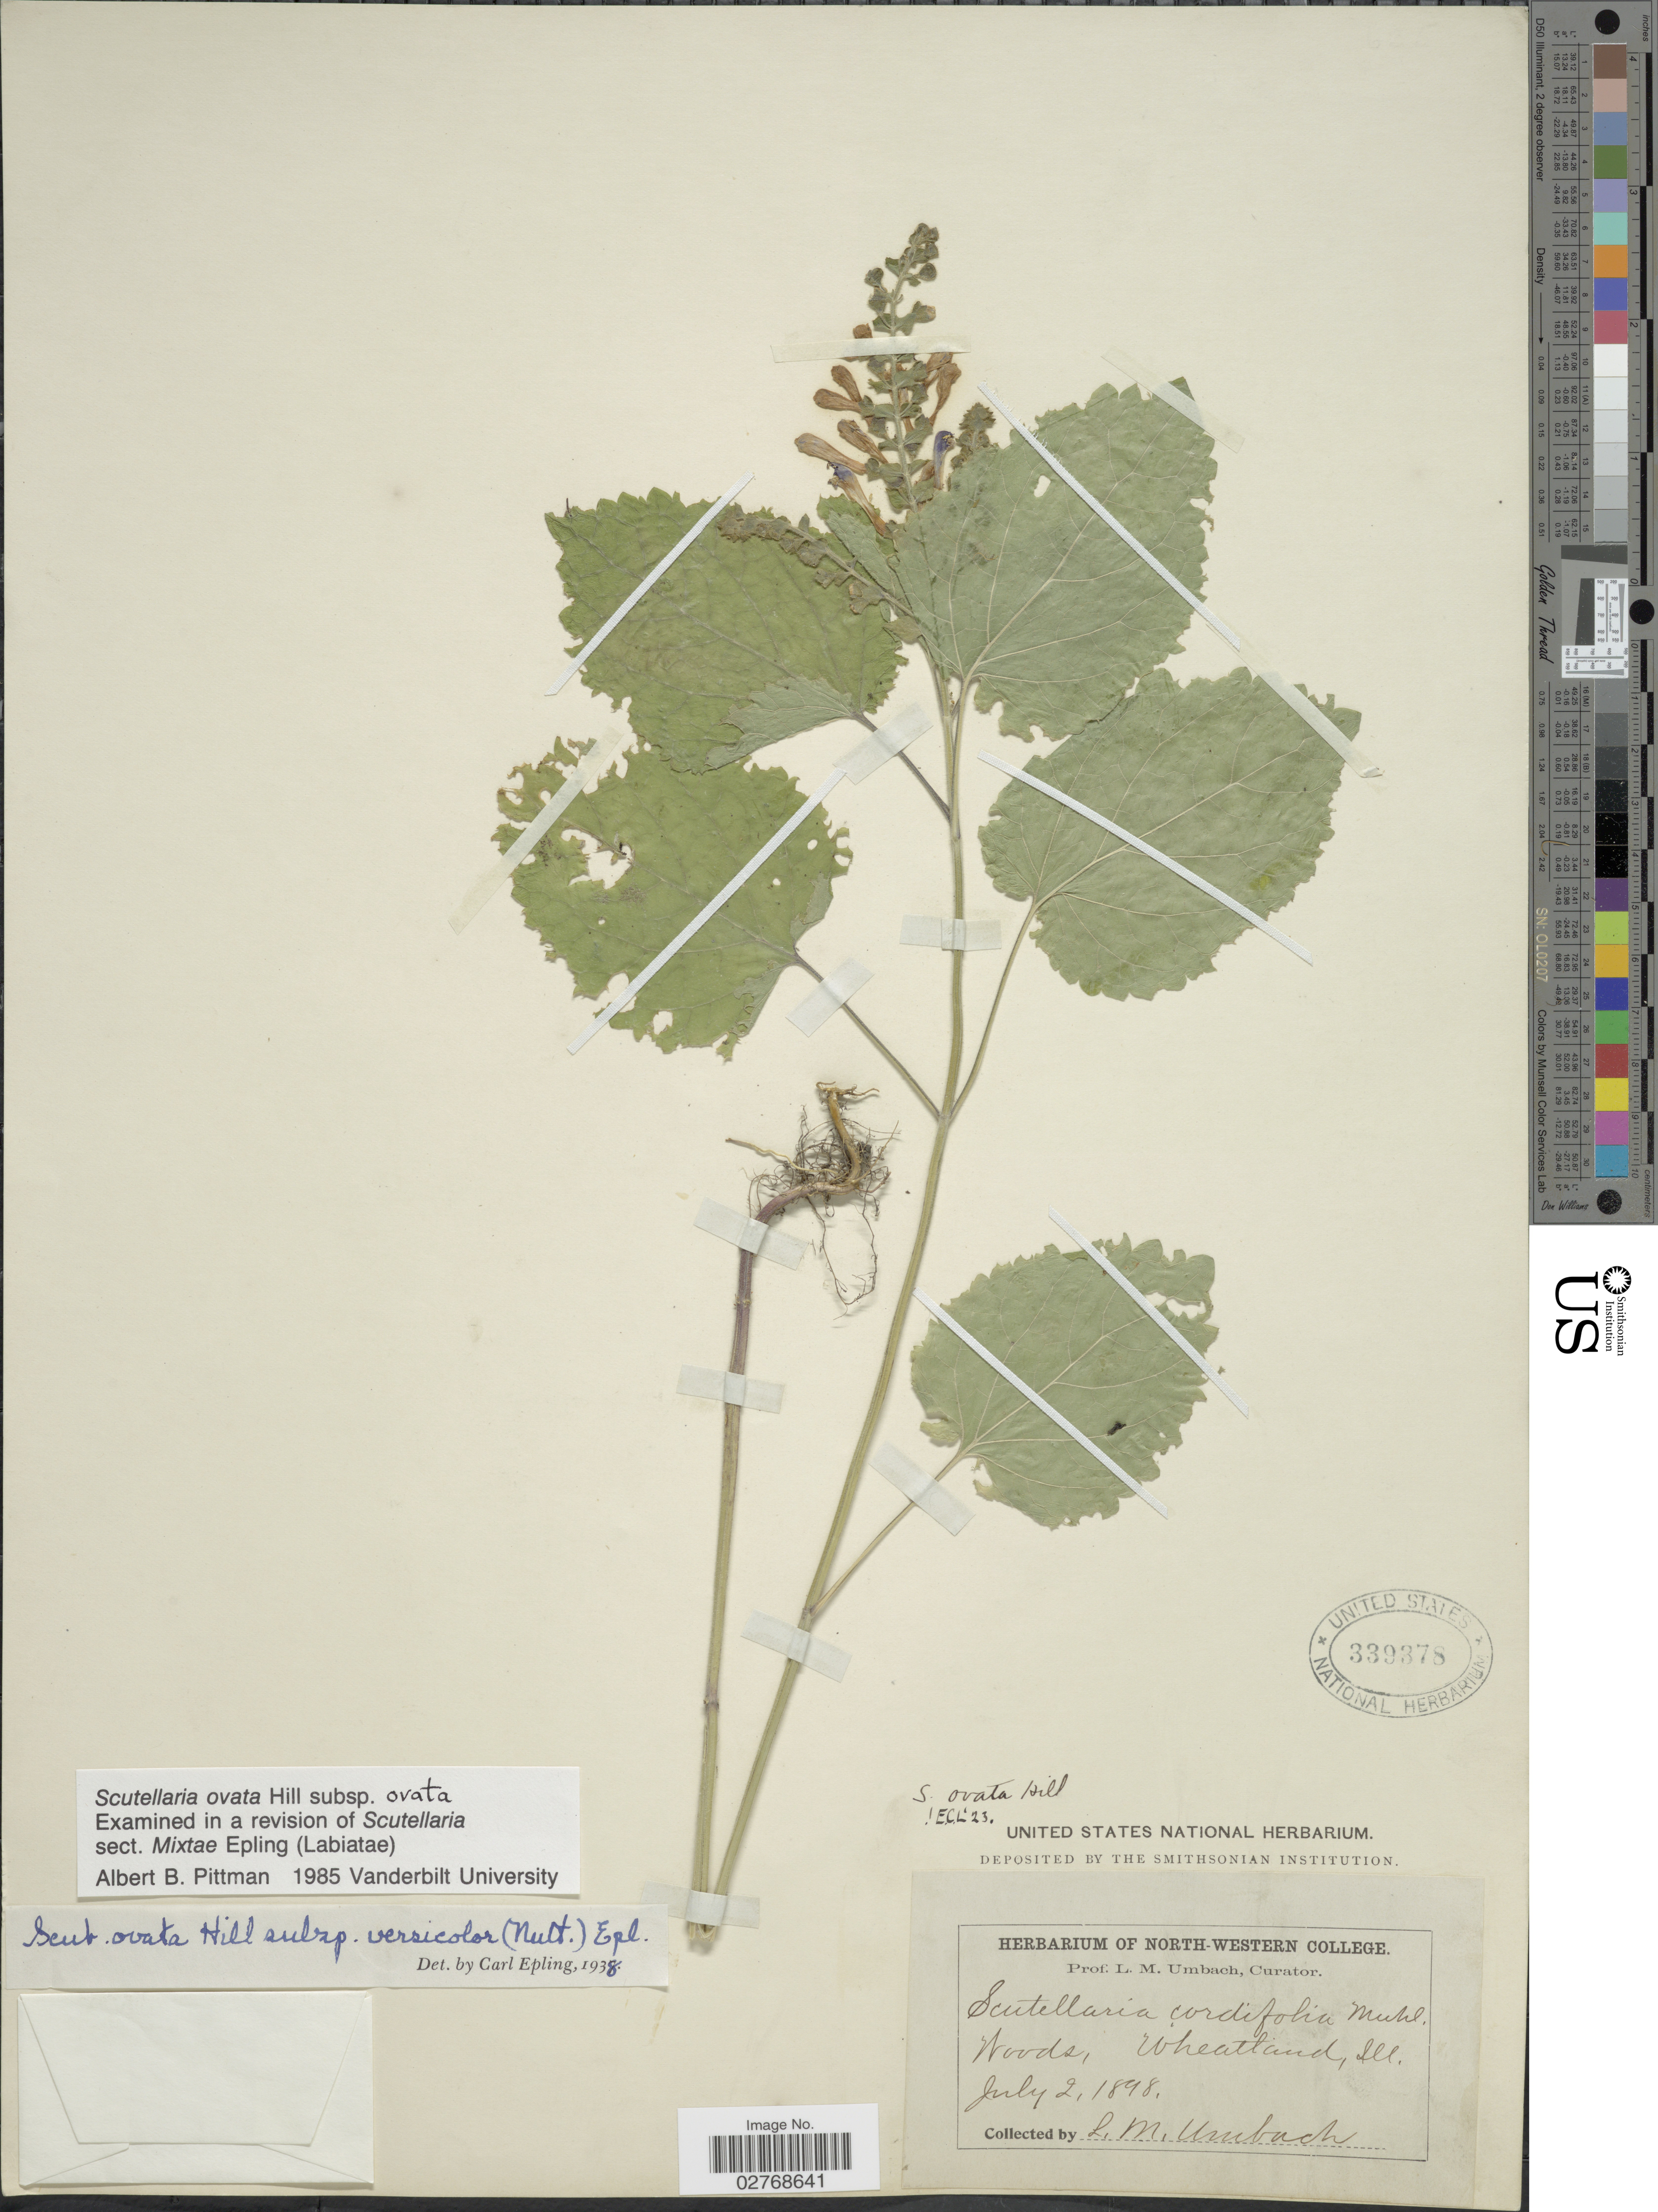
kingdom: Plantae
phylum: Tracheophyta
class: Magnoliopsida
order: Lamiales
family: Lamiaceae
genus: Scutellaria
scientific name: Scutellaria ovata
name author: Hill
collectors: L. M. Umbach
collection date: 1898-07-02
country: United States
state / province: Illinois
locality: Wheatland.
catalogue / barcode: US 339378